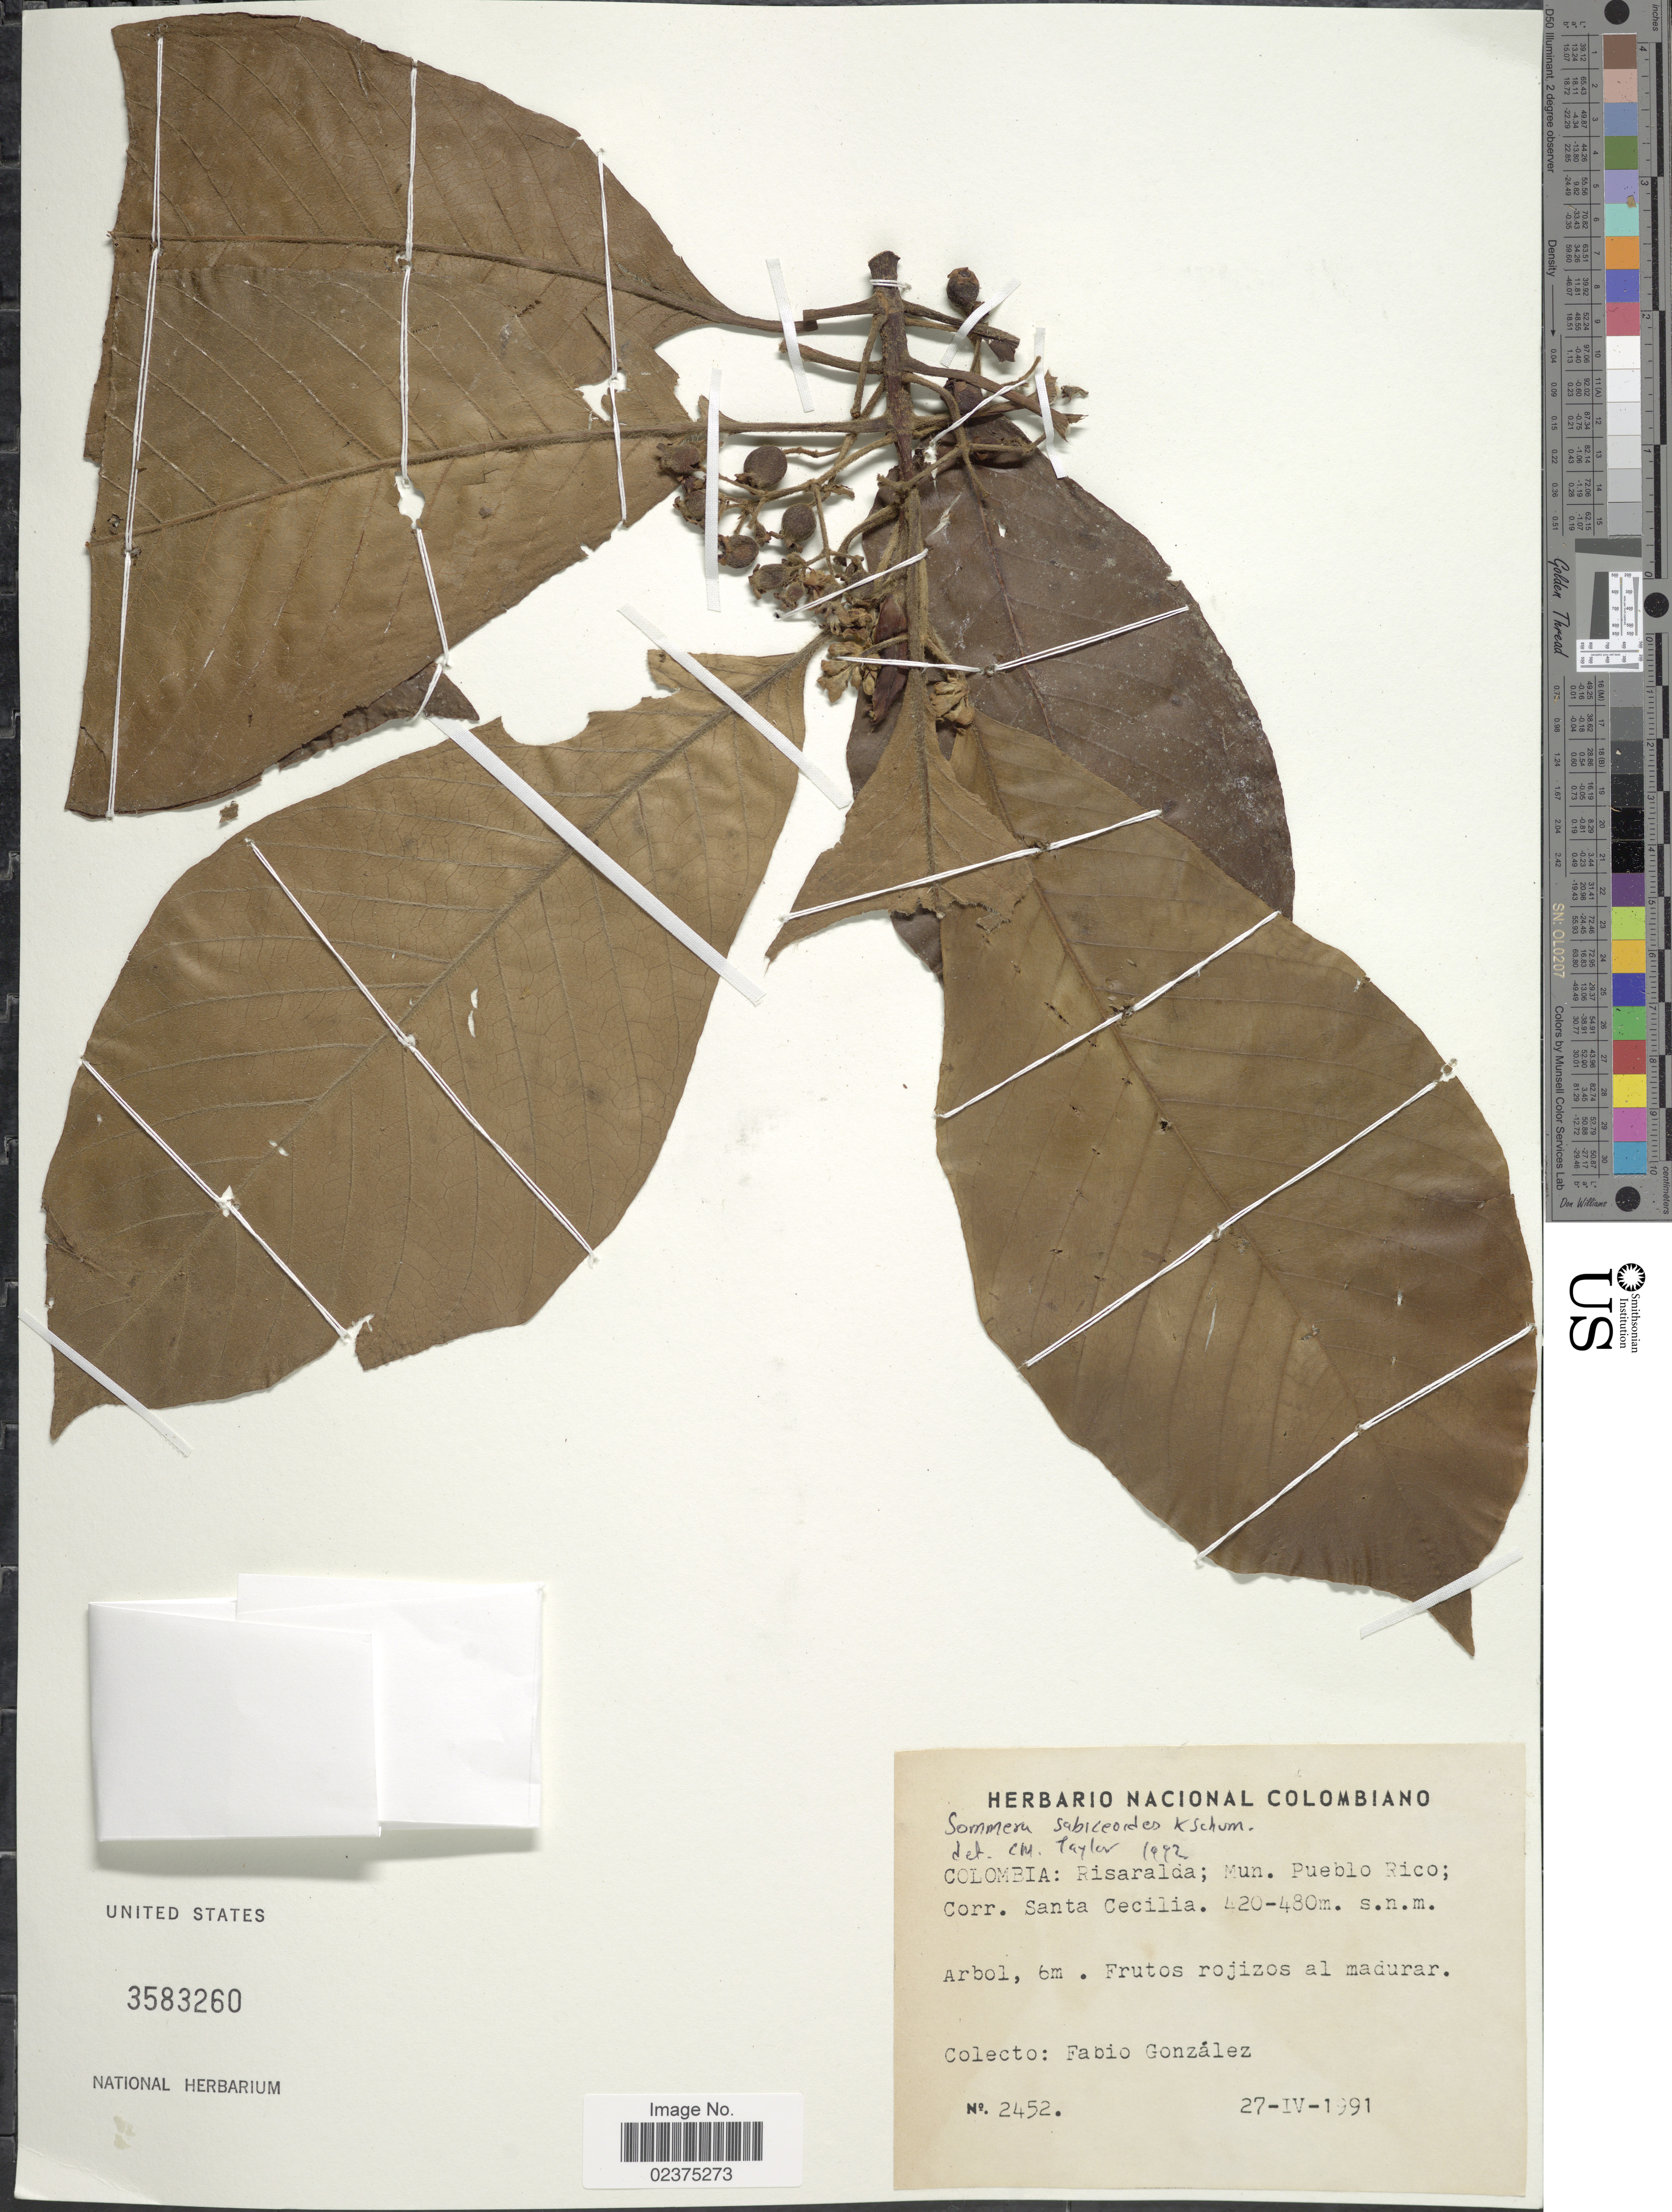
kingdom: Plantae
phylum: Tracheophyta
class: Magnoliopsida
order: Gentianales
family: Rubiaceae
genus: Sommera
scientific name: Sommera sabiceoides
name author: K. Schum.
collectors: F. A. González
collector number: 2452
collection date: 1991-04-27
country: Colombia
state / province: Risaralda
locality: Mun Pueblo Rico; Coor. Santa Cecilia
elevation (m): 420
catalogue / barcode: US 3583260